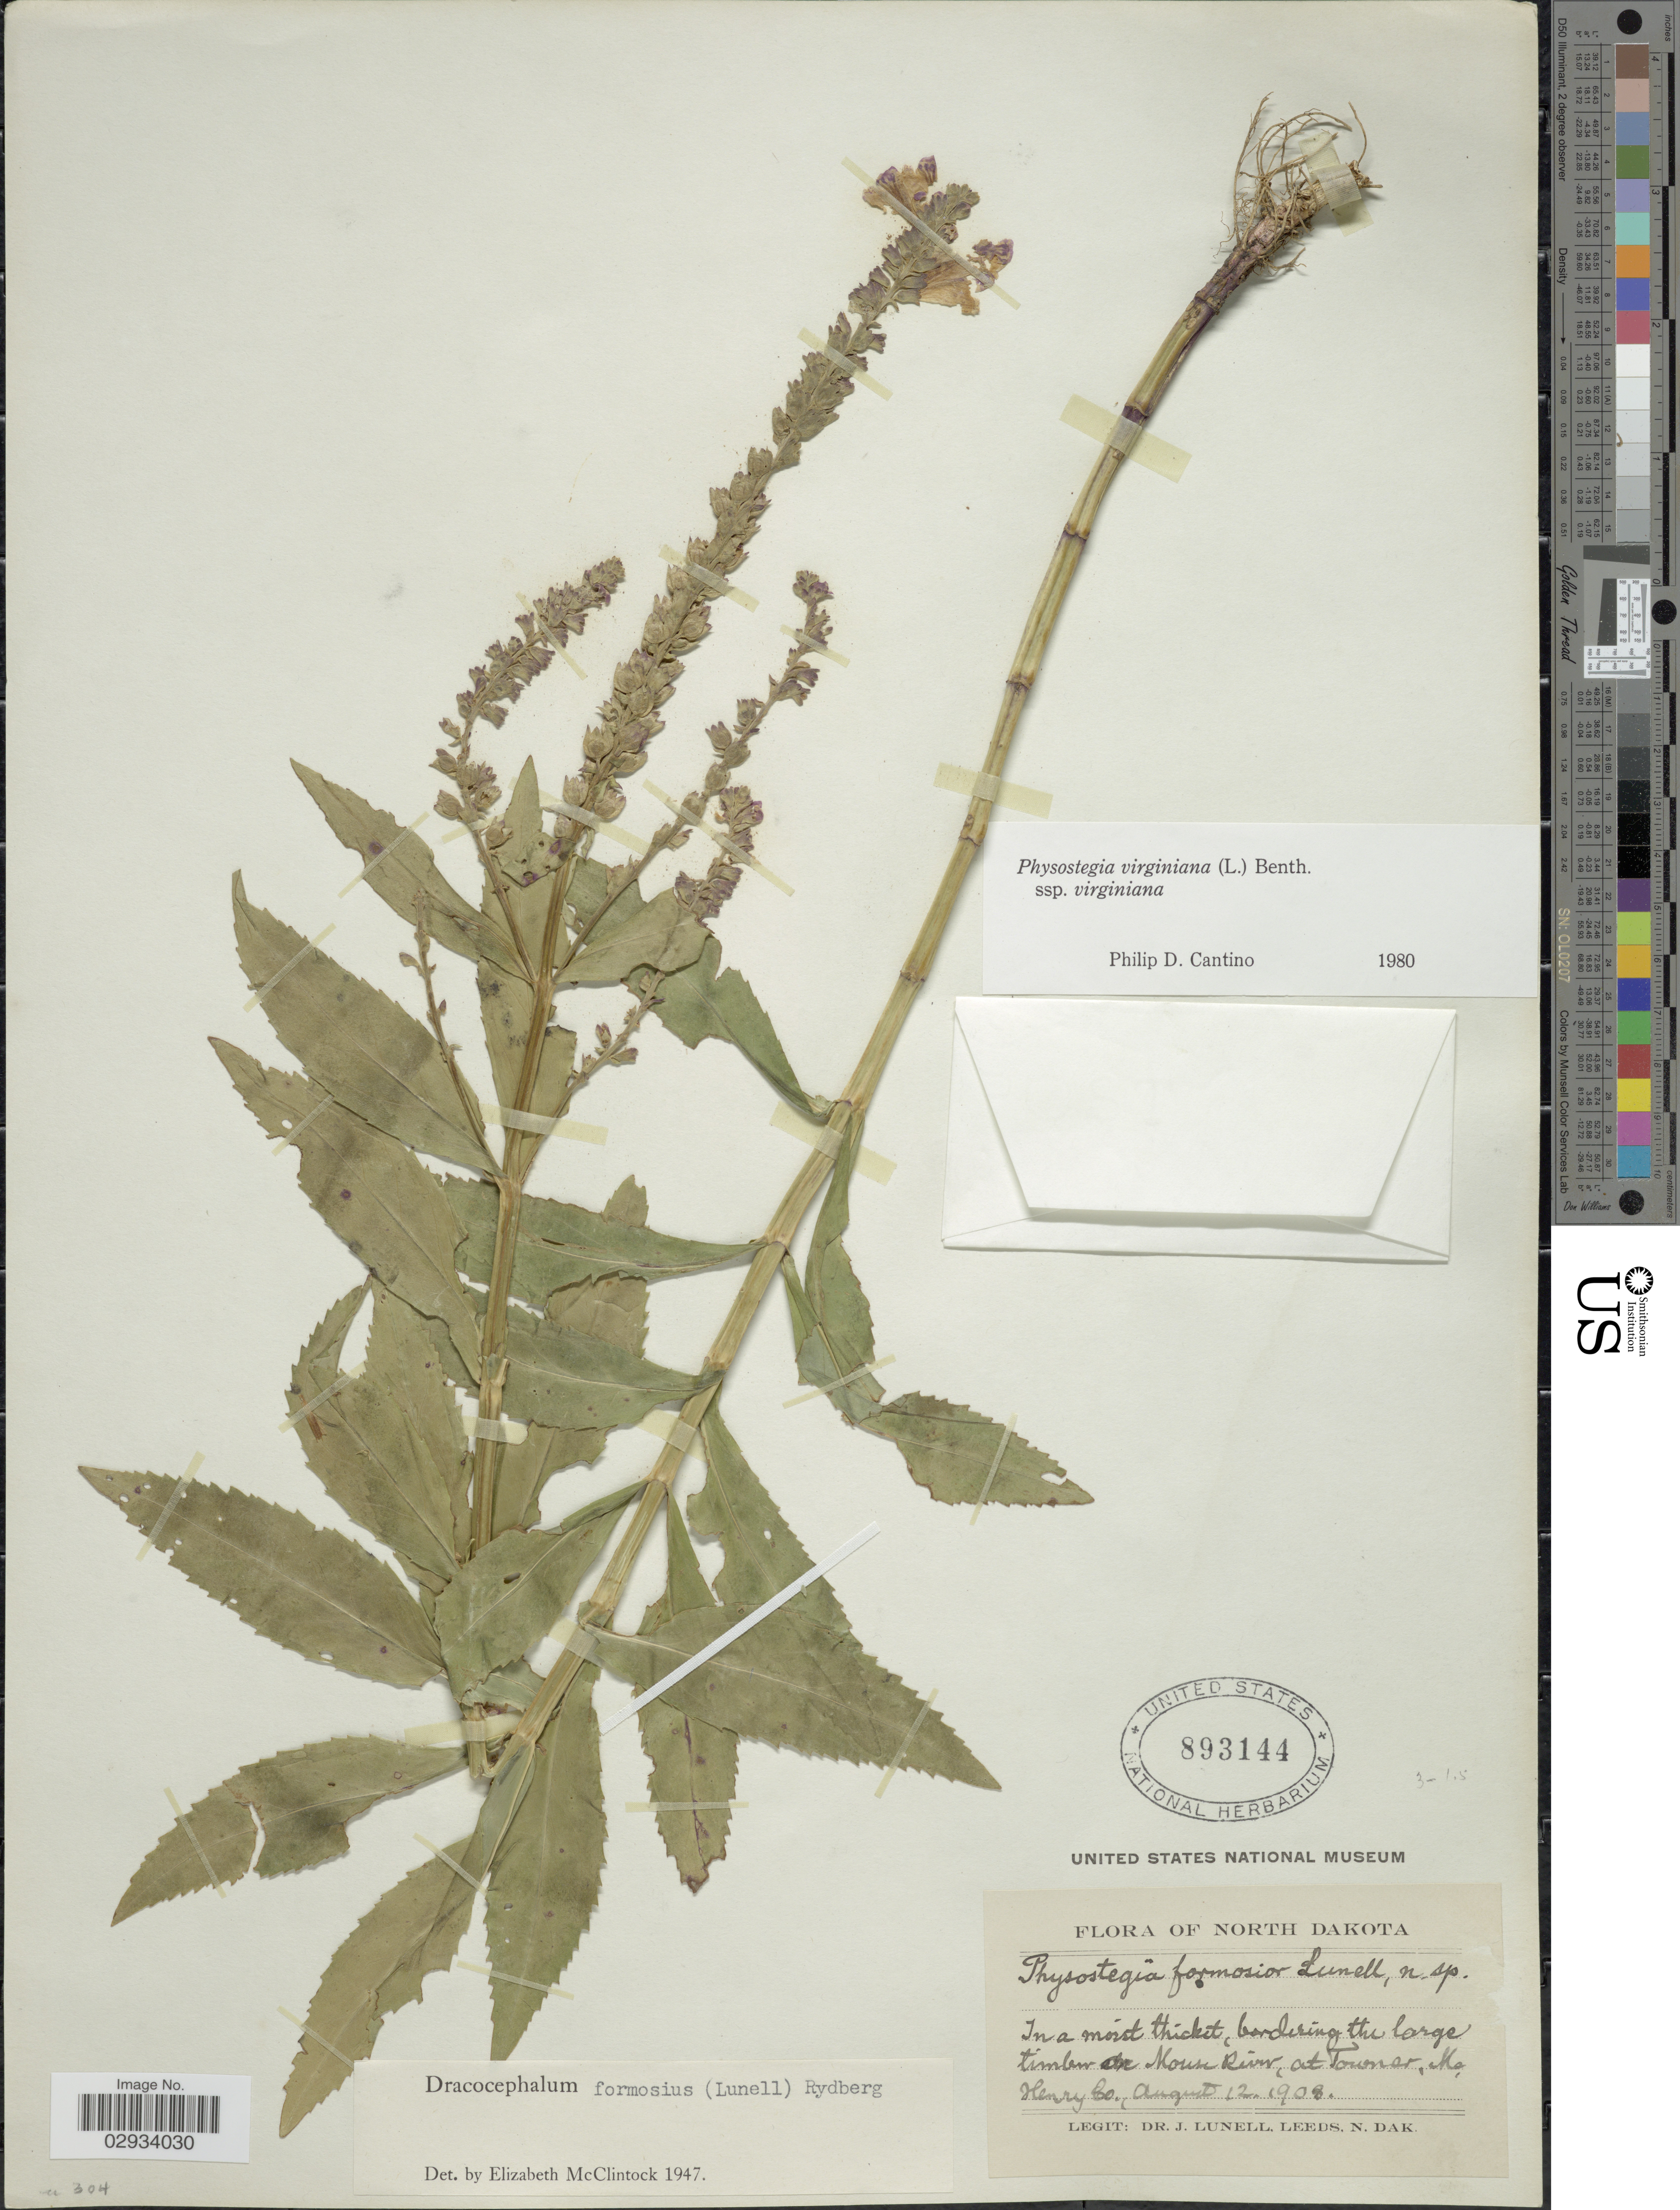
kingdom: Plantae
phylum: Tracheophyta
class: Magnoliopsida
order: Lamiales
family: Lamiaceae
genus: Physostegia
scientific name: Physostegia virginiana subsp. virginiana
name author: (L.) Benth.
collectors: J. Lunell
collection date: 1908-08-12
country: United States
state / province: North Dakota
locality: Mouse River, at Towner, McHenry Co.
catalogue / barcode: US 893144